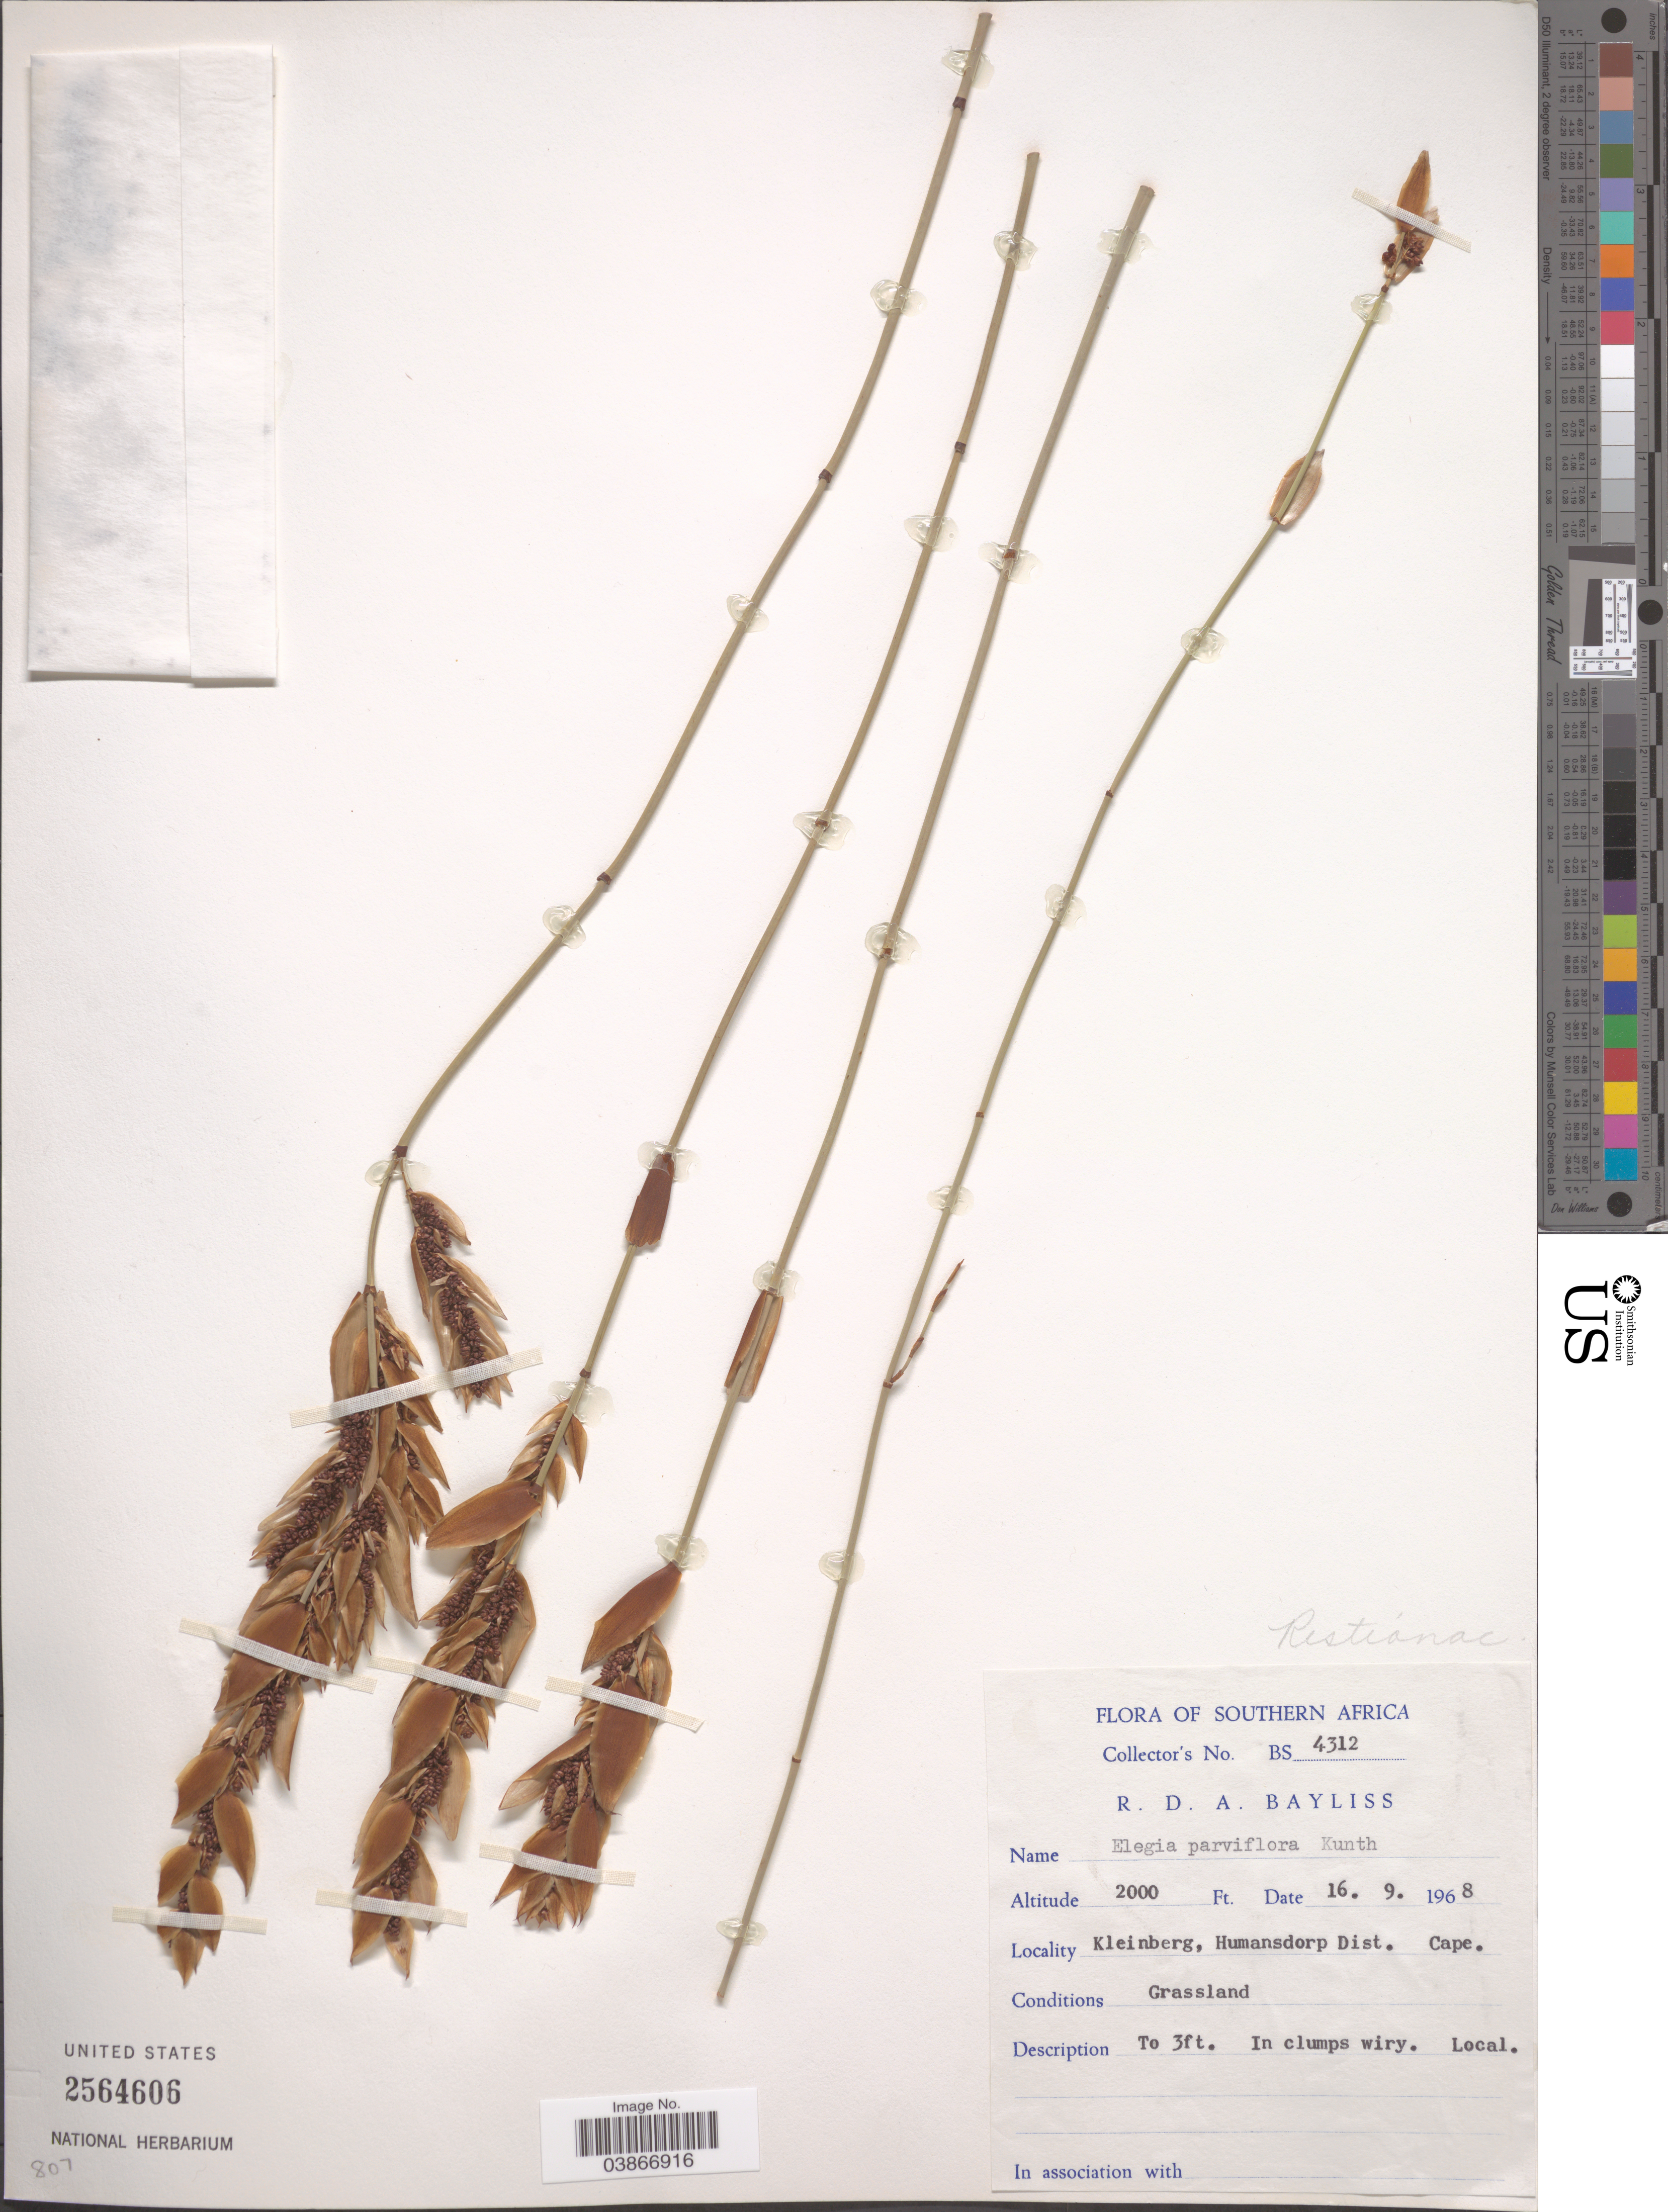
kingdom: Plantae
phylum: Tracheophyta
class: Liliopsida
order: Poales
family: Restionaceae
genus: Elegia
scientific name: Elegia parviflora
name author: (Thunb.) Kunth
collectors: R. Bayliss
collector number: BS4312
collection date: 1968-09-16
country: South Africa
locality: Southern Africa. Kleinberg, Humansdorp Dist. Cape.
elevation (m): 610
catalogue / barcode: US 2564606